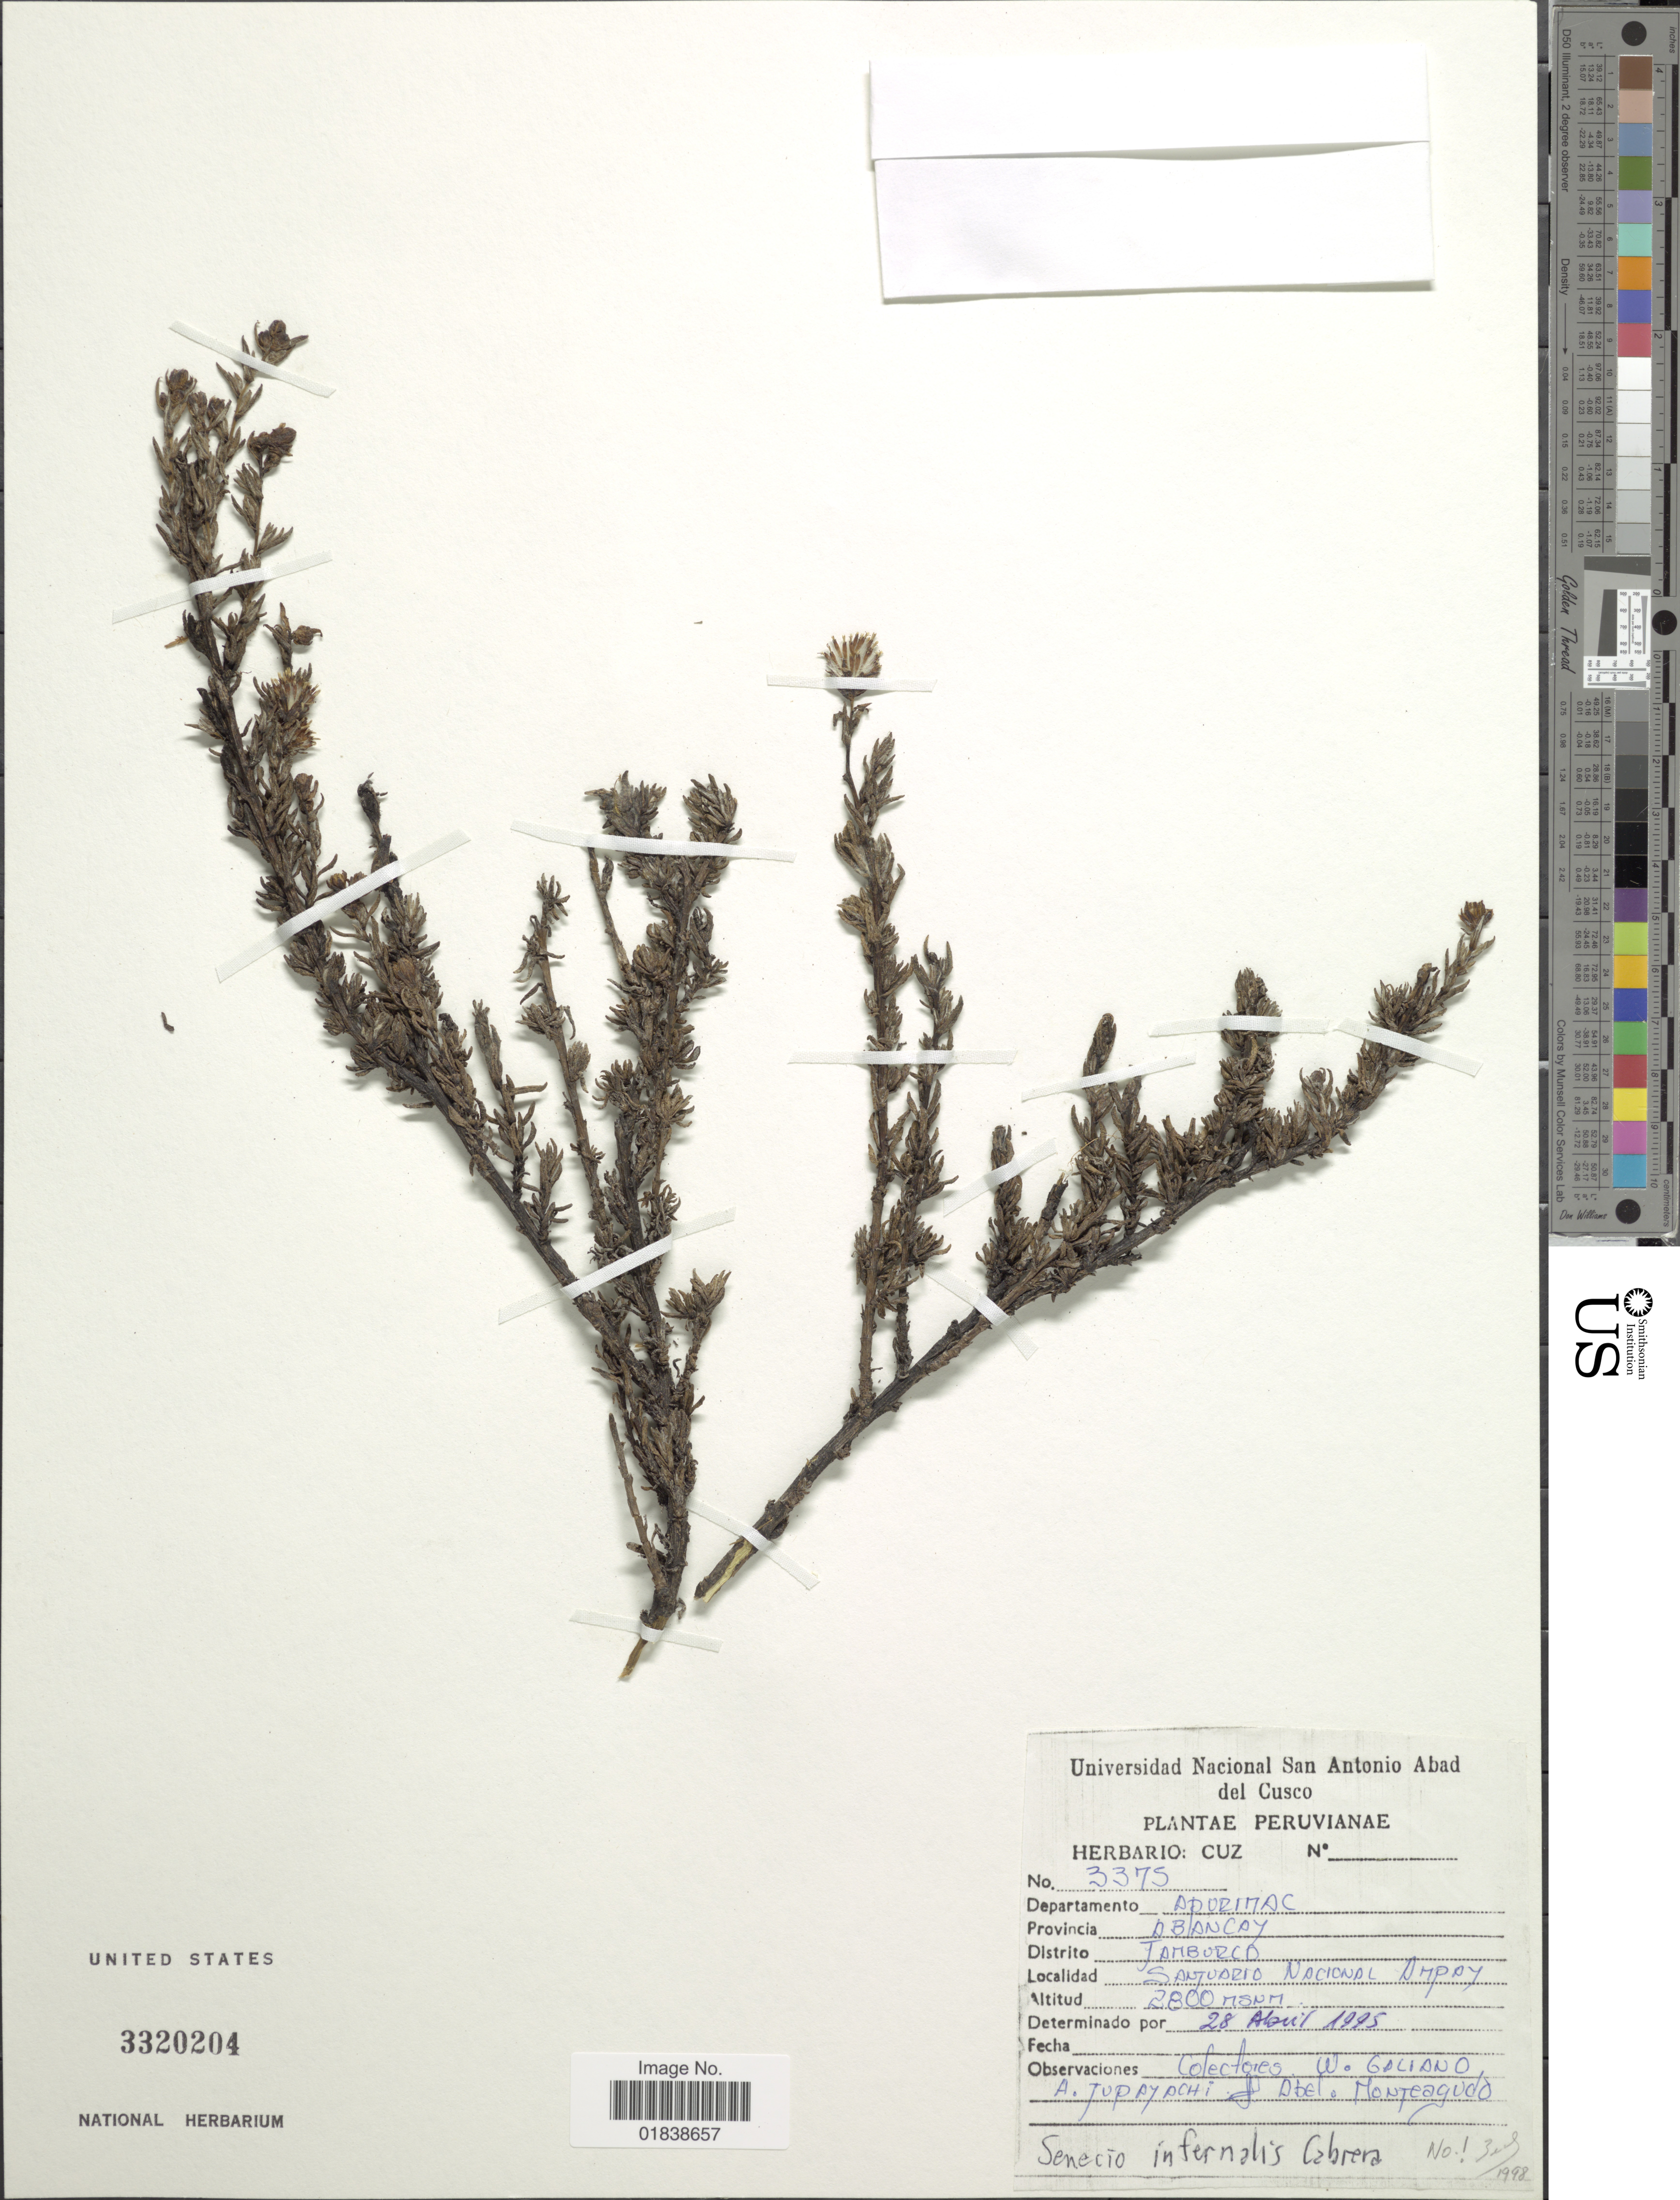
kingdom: Plantae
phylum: Tracheophyta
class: Magnoliopsida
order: Asterales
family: Asteraceae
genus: Senecio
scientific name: Senecio sp.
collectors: W. Galiano, A. Tupayachi H. & A. Monteagudo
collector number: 3375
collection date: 1995-04-28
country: Peru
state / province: Apurímac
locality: Santuario Nacional Ampay, Distrito Tamburco, Provincia Abancay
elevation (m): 2800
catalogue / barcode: US 3320204